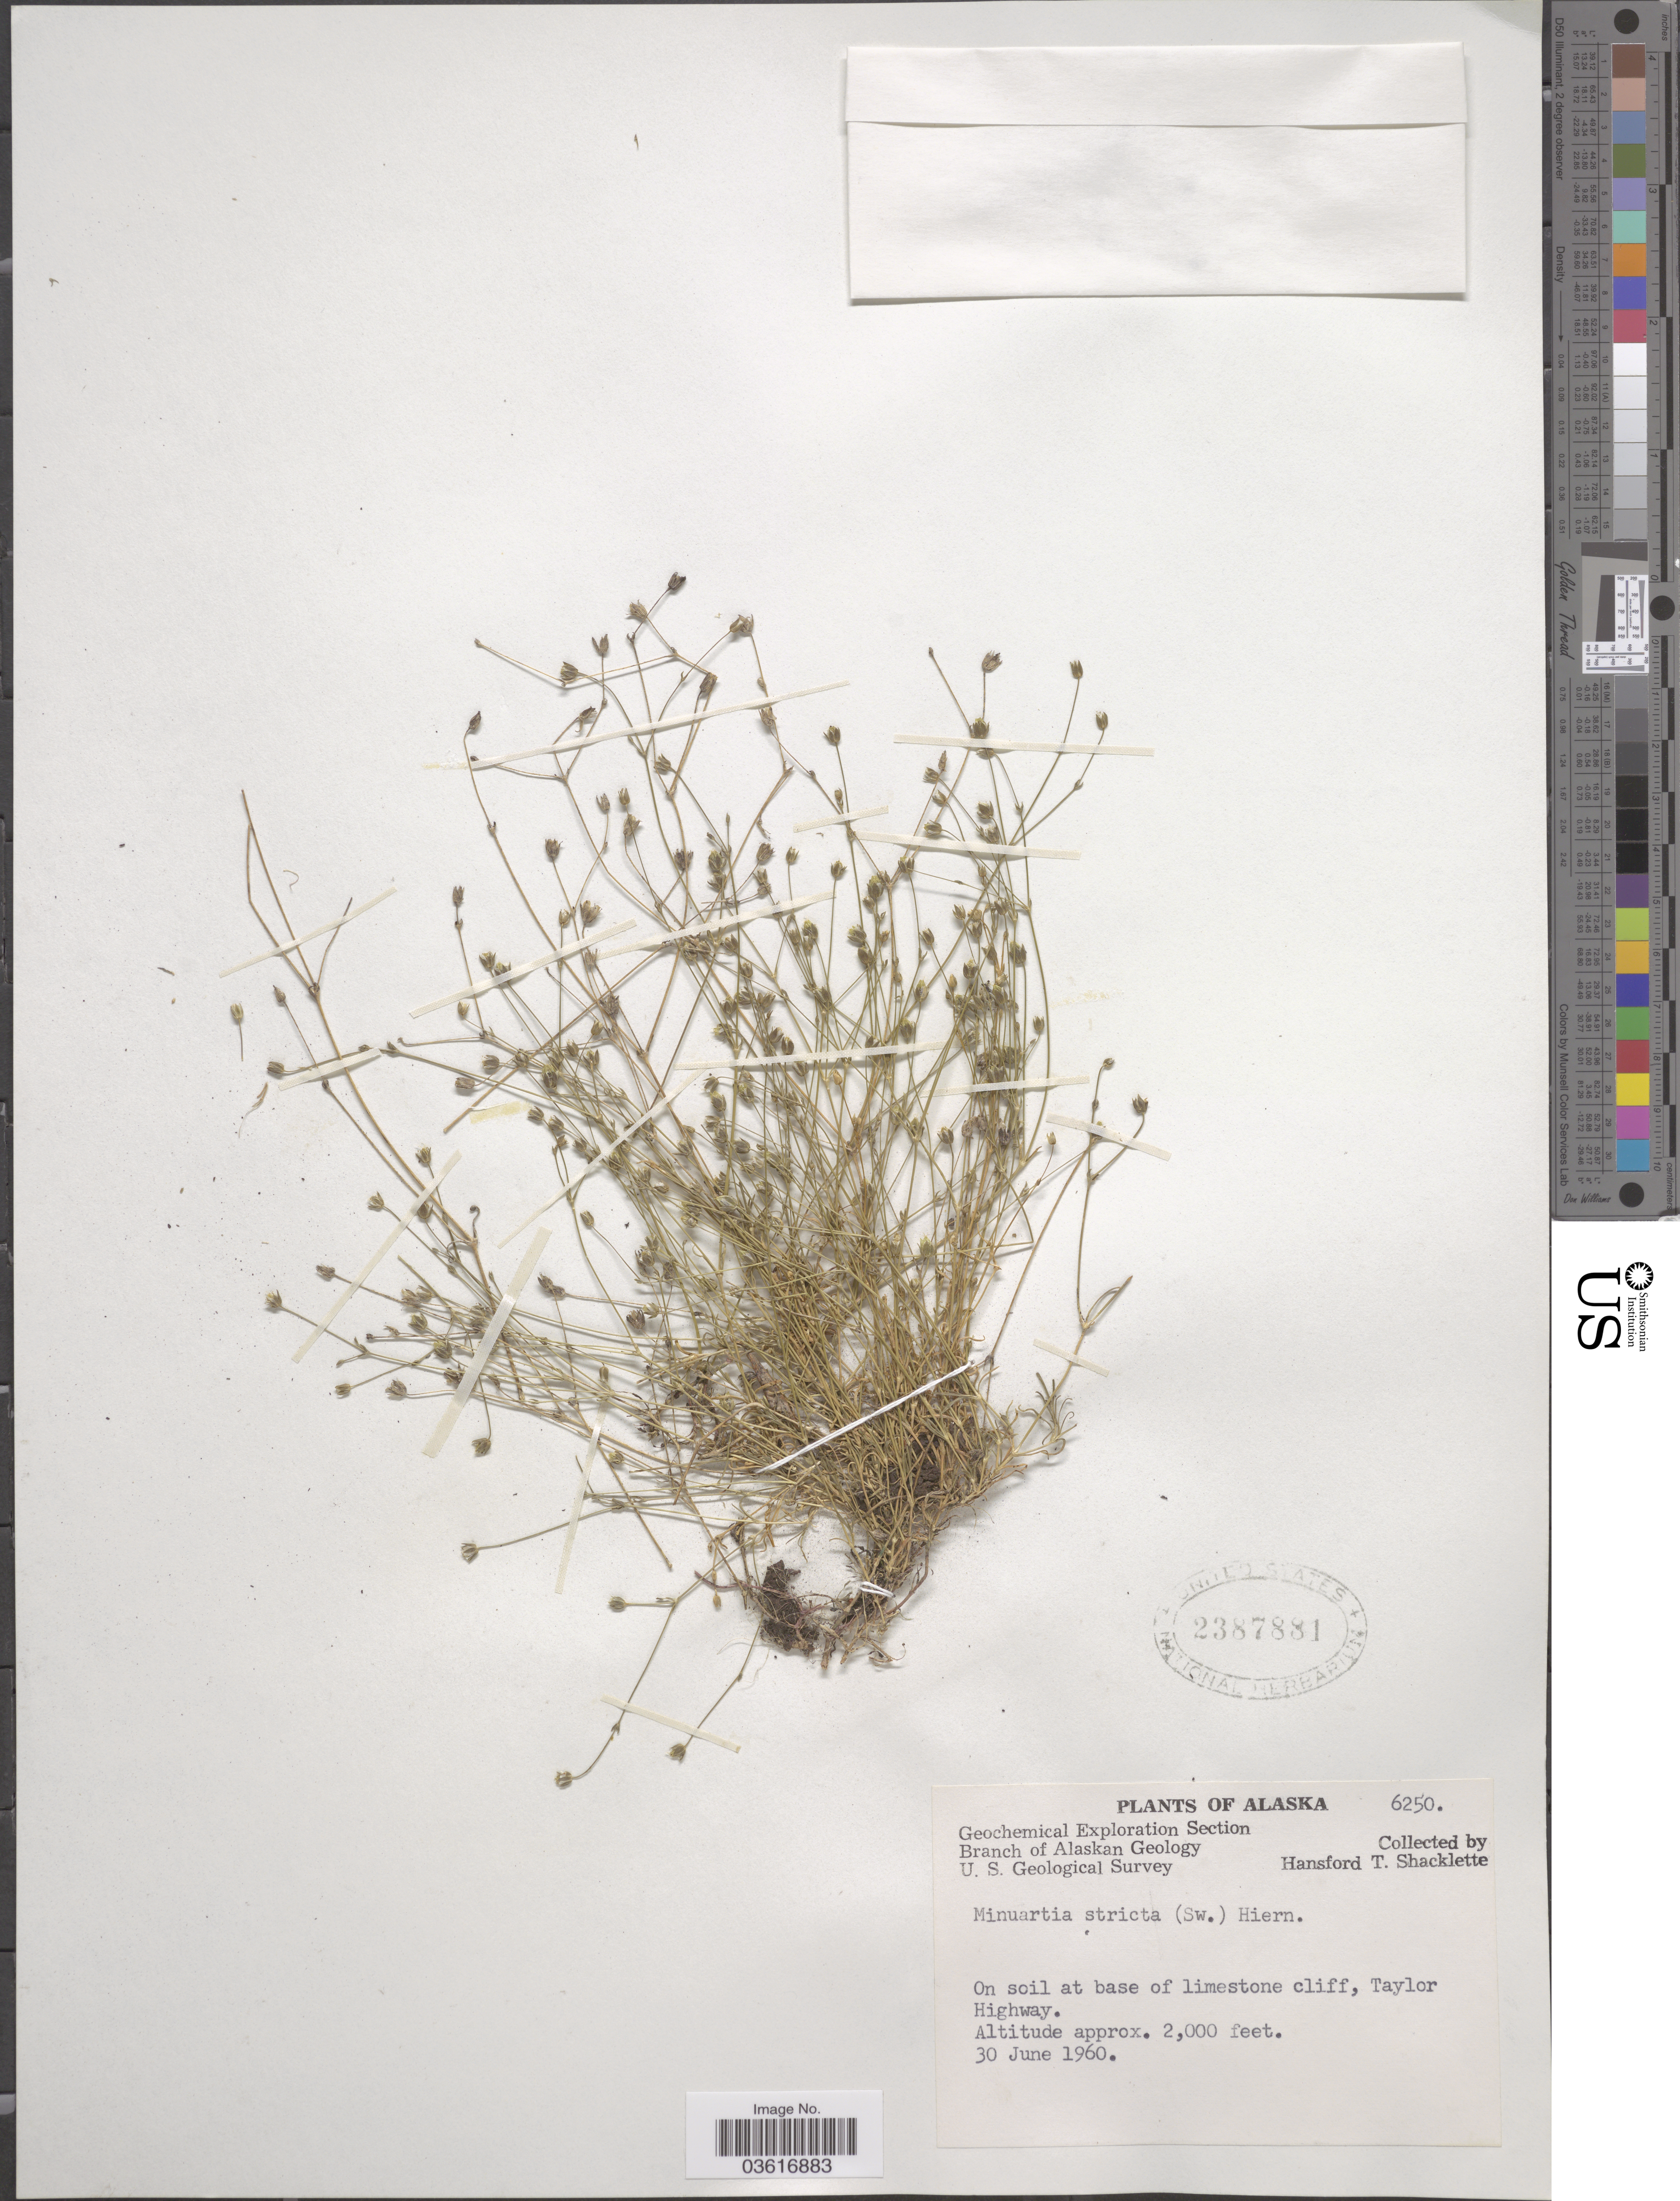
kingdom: Plantae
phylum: Tracheophyta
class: Magnoliopsida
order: Caryophyllales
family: Caryophyllaceae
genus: Minuartia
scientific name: Minuartia stricta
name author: (Sw.) Hiern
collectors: H. Shacklette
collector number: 6250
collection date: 1960-06-30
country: United States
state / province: Alaska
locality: Taylor Highway.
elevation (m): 610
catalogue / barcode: US 2387881